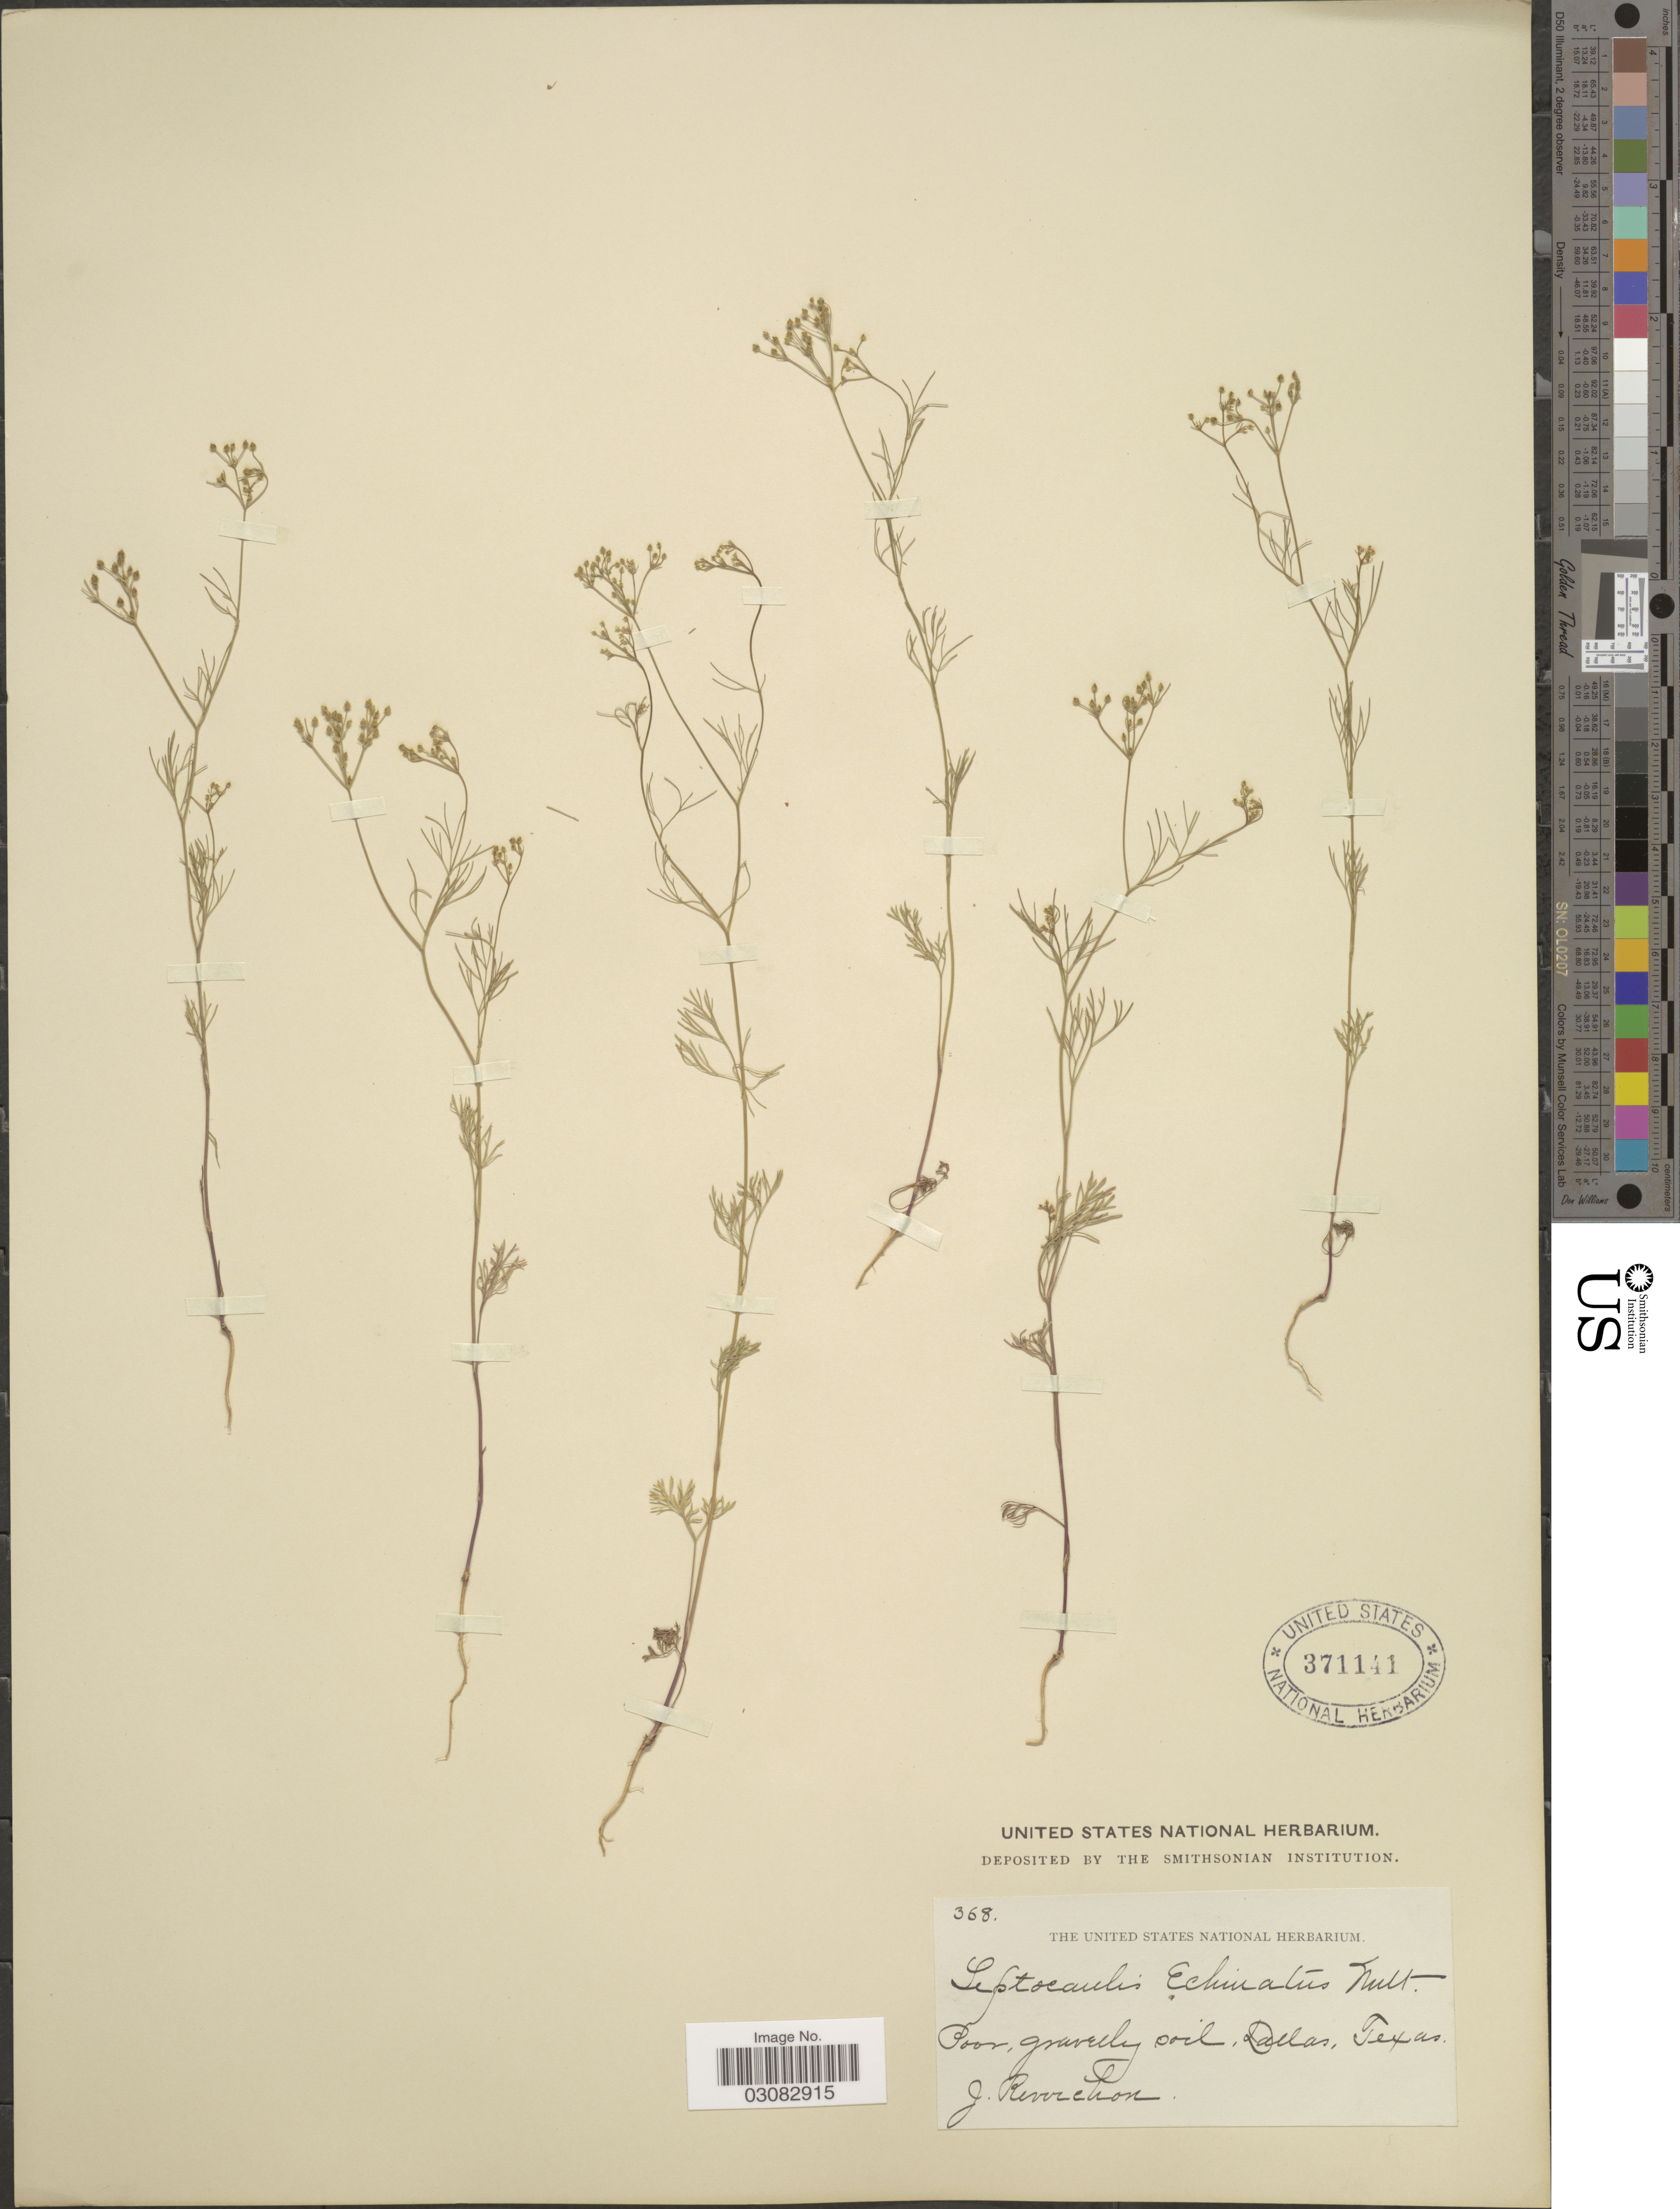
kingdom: Plantae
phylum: Tracheophyta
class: Magnoliopsida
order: Apiales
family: Apiaceae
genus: Spermolepis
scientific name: Spermolepis echinata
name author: (Nutt. ex DC.) A. Heller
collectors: J. Reverchon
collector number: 368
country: United States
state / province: Texas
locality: Dallas.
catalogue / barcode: US 371141